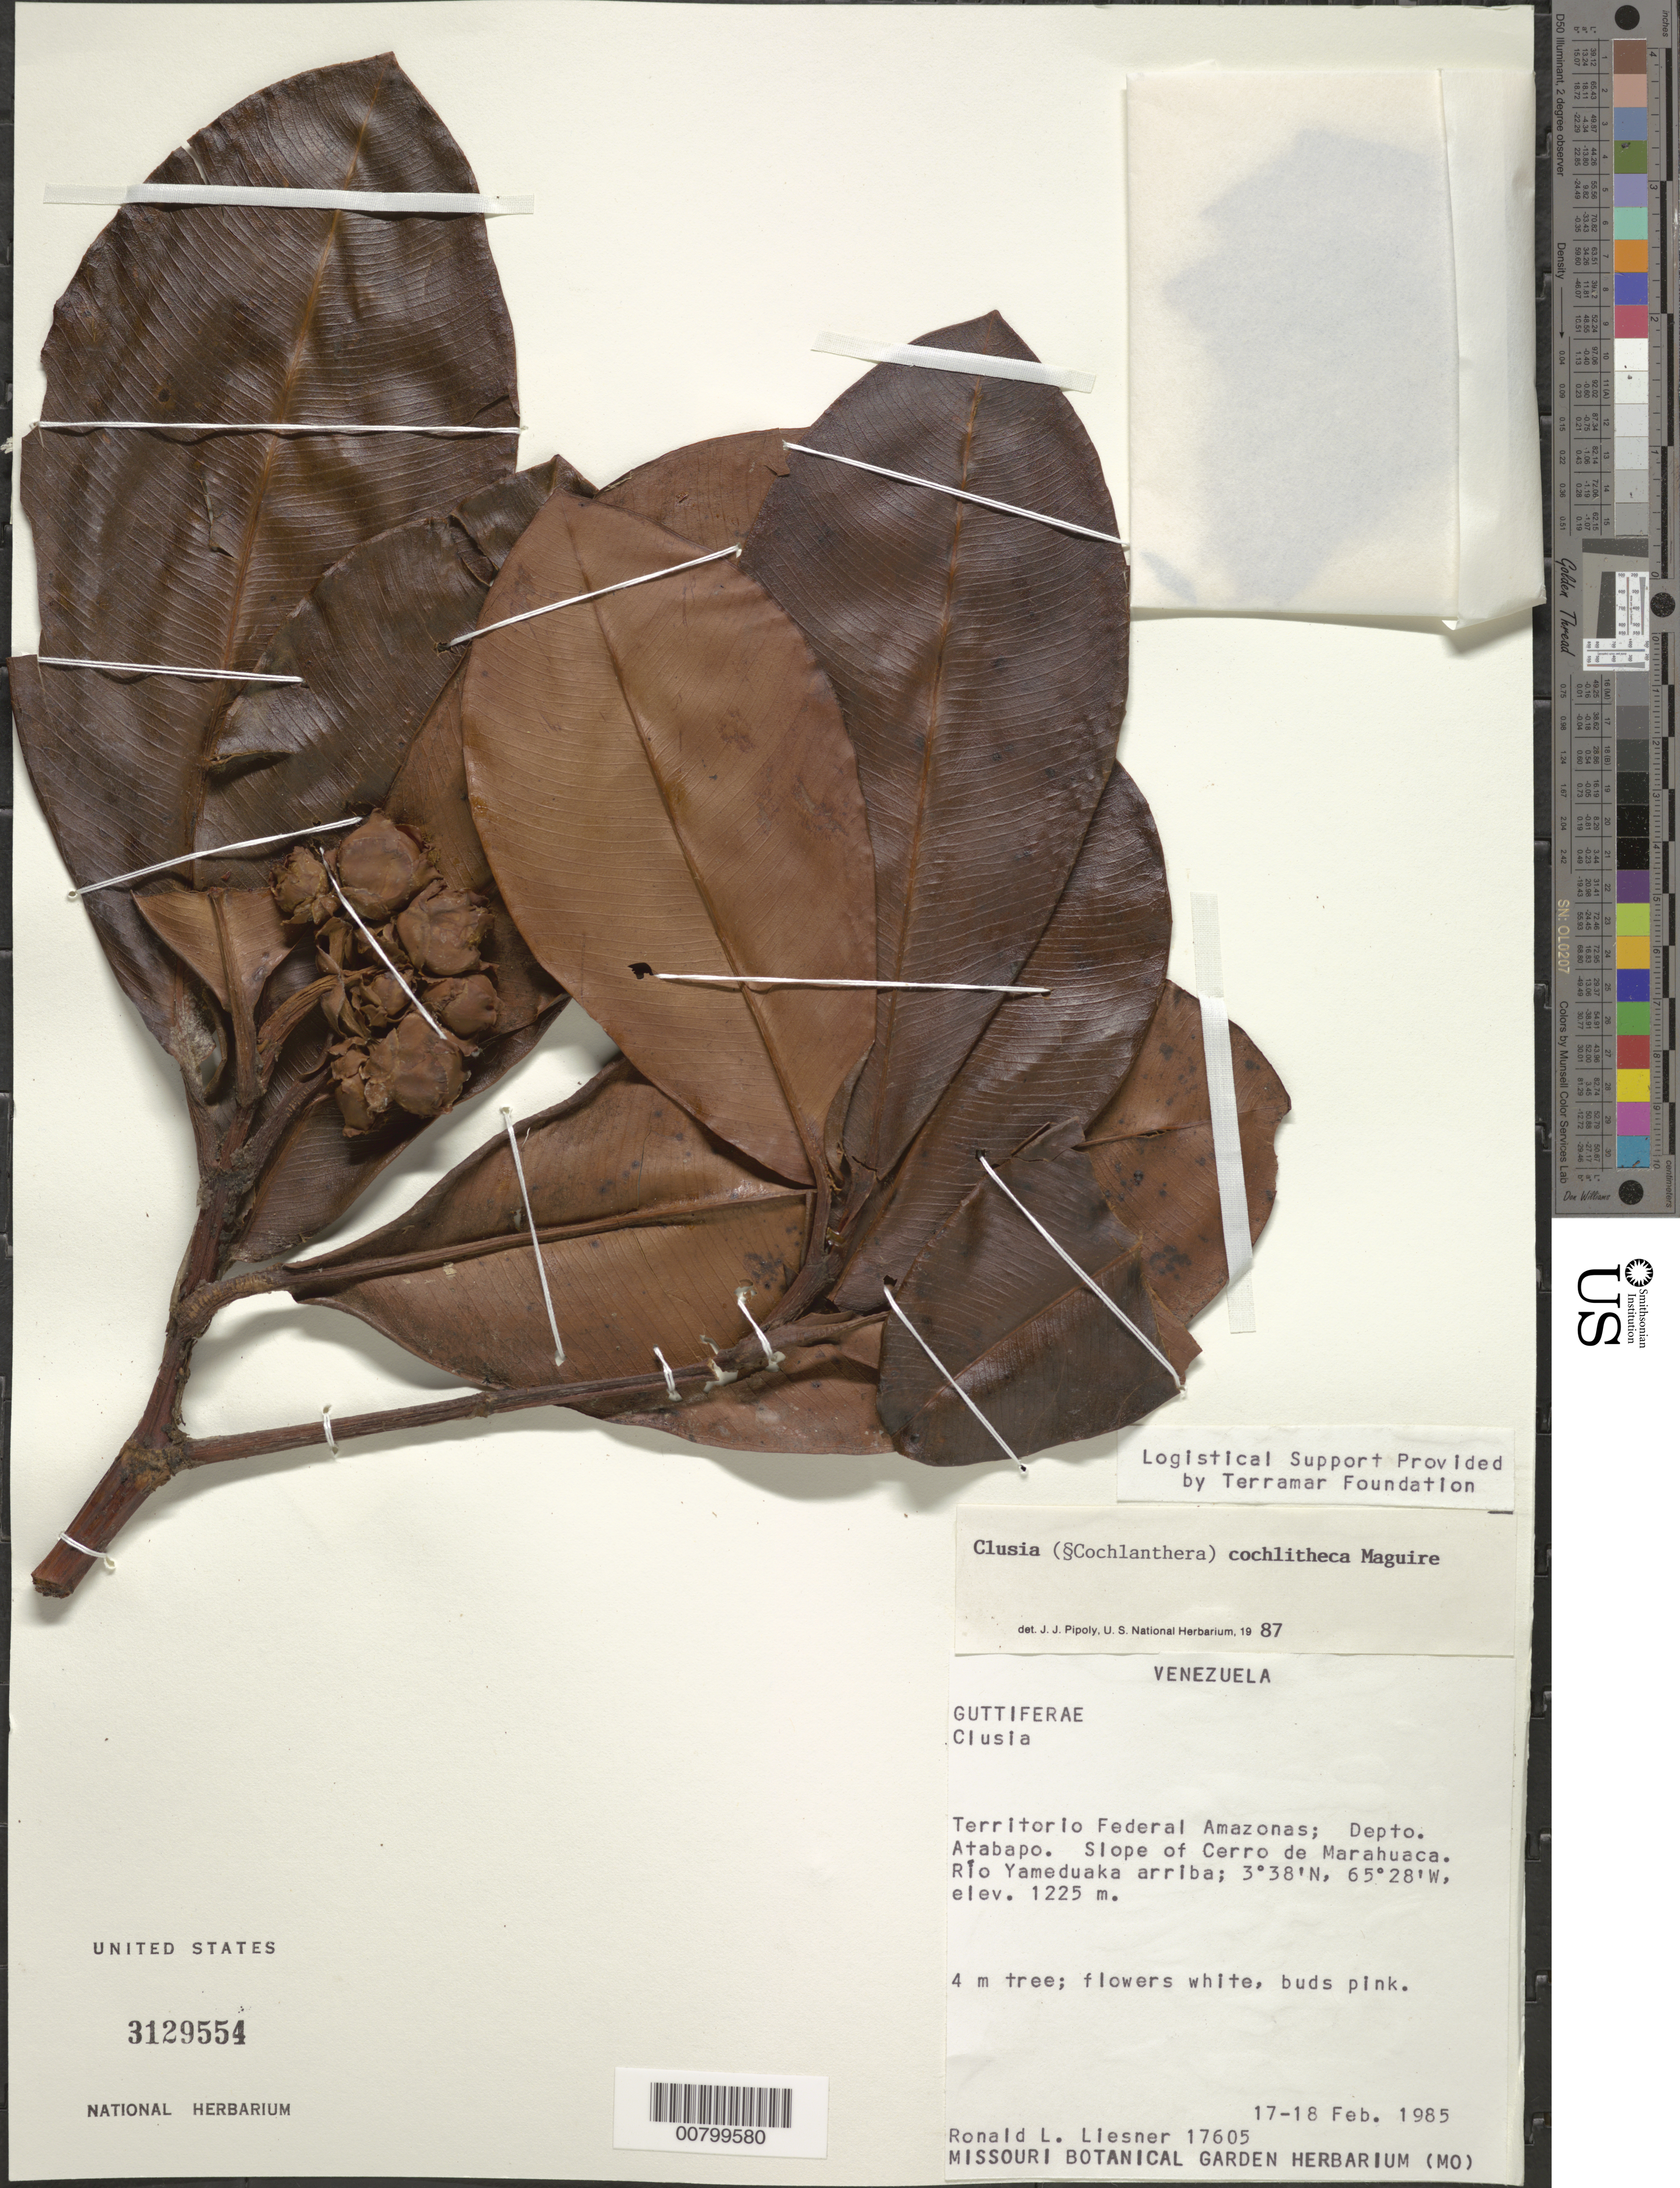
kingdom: Plantae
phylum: Tracheophyta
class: Magnoliopsida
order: Malpighiales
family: Clusiaceae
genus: Clusia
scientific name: Clusia cochlitheca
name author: Maguire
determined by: Pipoly, J. J., III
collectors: R. L. Liesner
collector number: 17605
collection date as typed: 17-Feb-85 to 18-Feb-85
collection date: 1985-02-17/1985-02-18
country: Venezuela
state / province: Amazonas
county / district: Atabapo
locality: Cerro de Marahuaca slope, Río Yameduaka arriba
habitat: Slope of cerro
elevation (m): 1225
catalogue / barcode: US 3129554